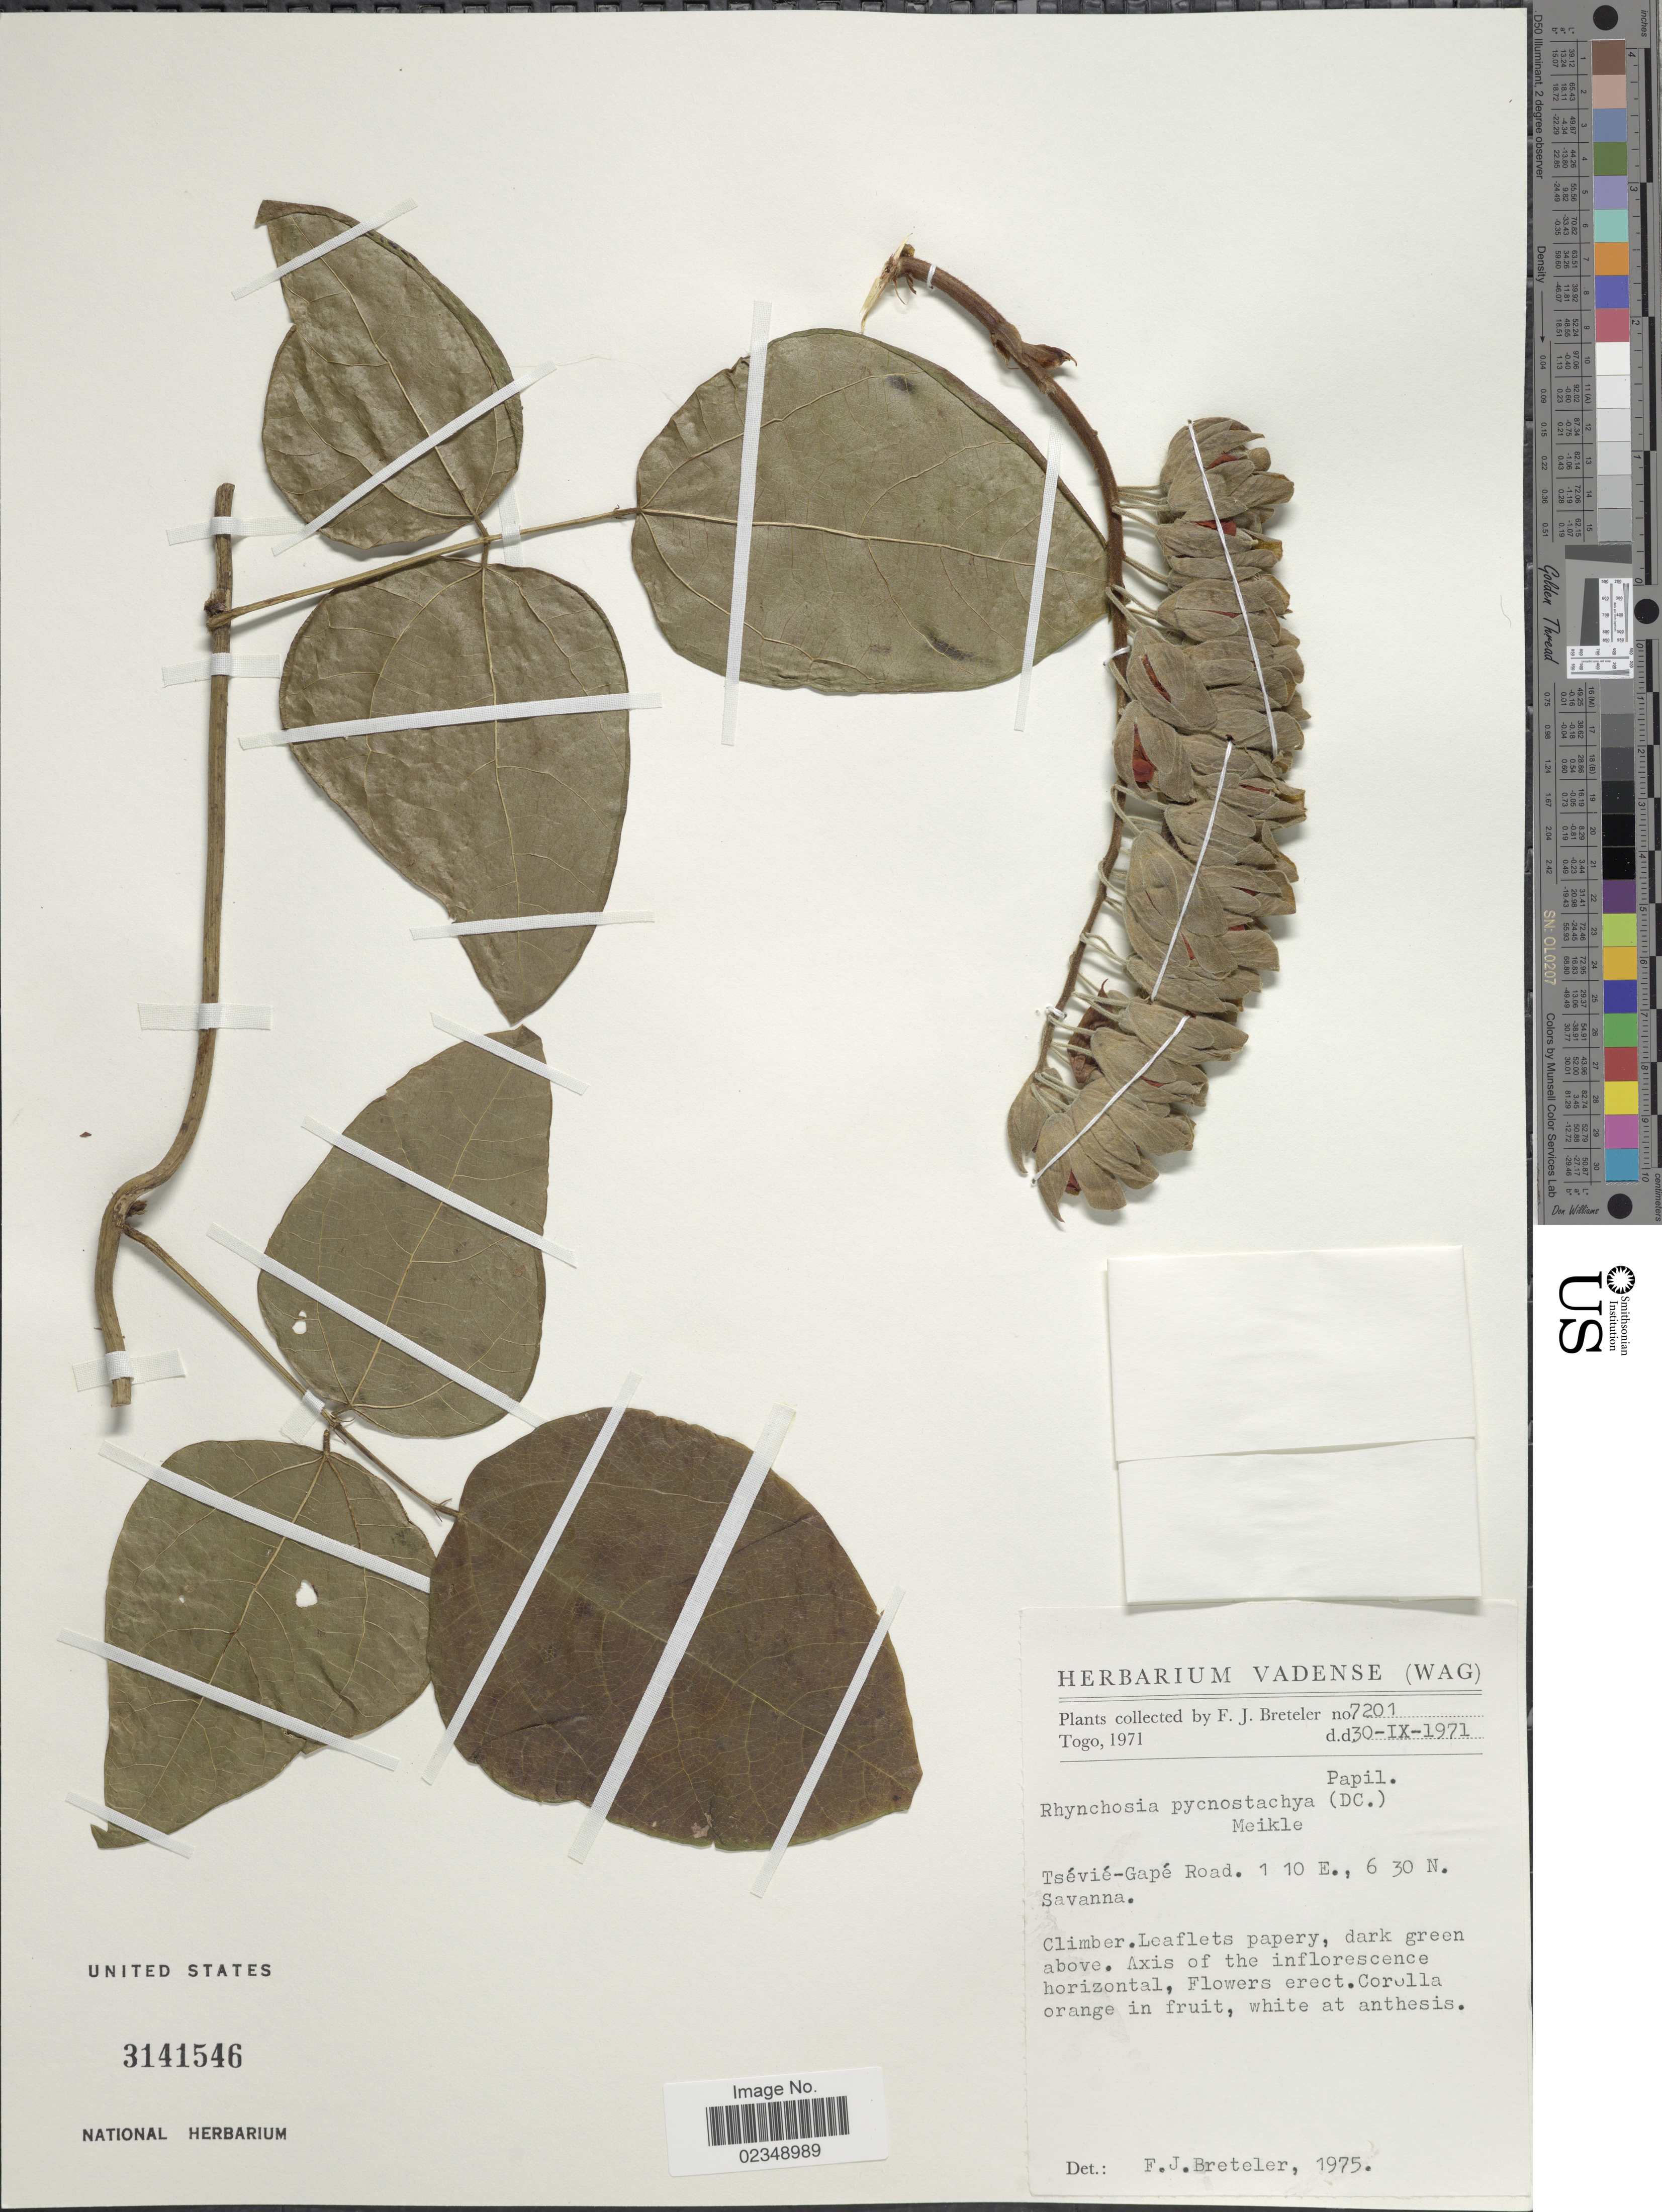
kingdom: Plantae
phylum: Tracheophyta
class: Magnoliopsida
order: Fabales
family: Fabaceae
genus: Rhynchosia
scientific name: Rhynchosia pycnostachya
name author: (DC.) Meikle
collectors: F. J. Breteler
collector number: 7201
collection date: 1971-09-30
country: Togo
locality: Tsevie-Gape Road, Savanna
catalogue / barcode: US 3141546